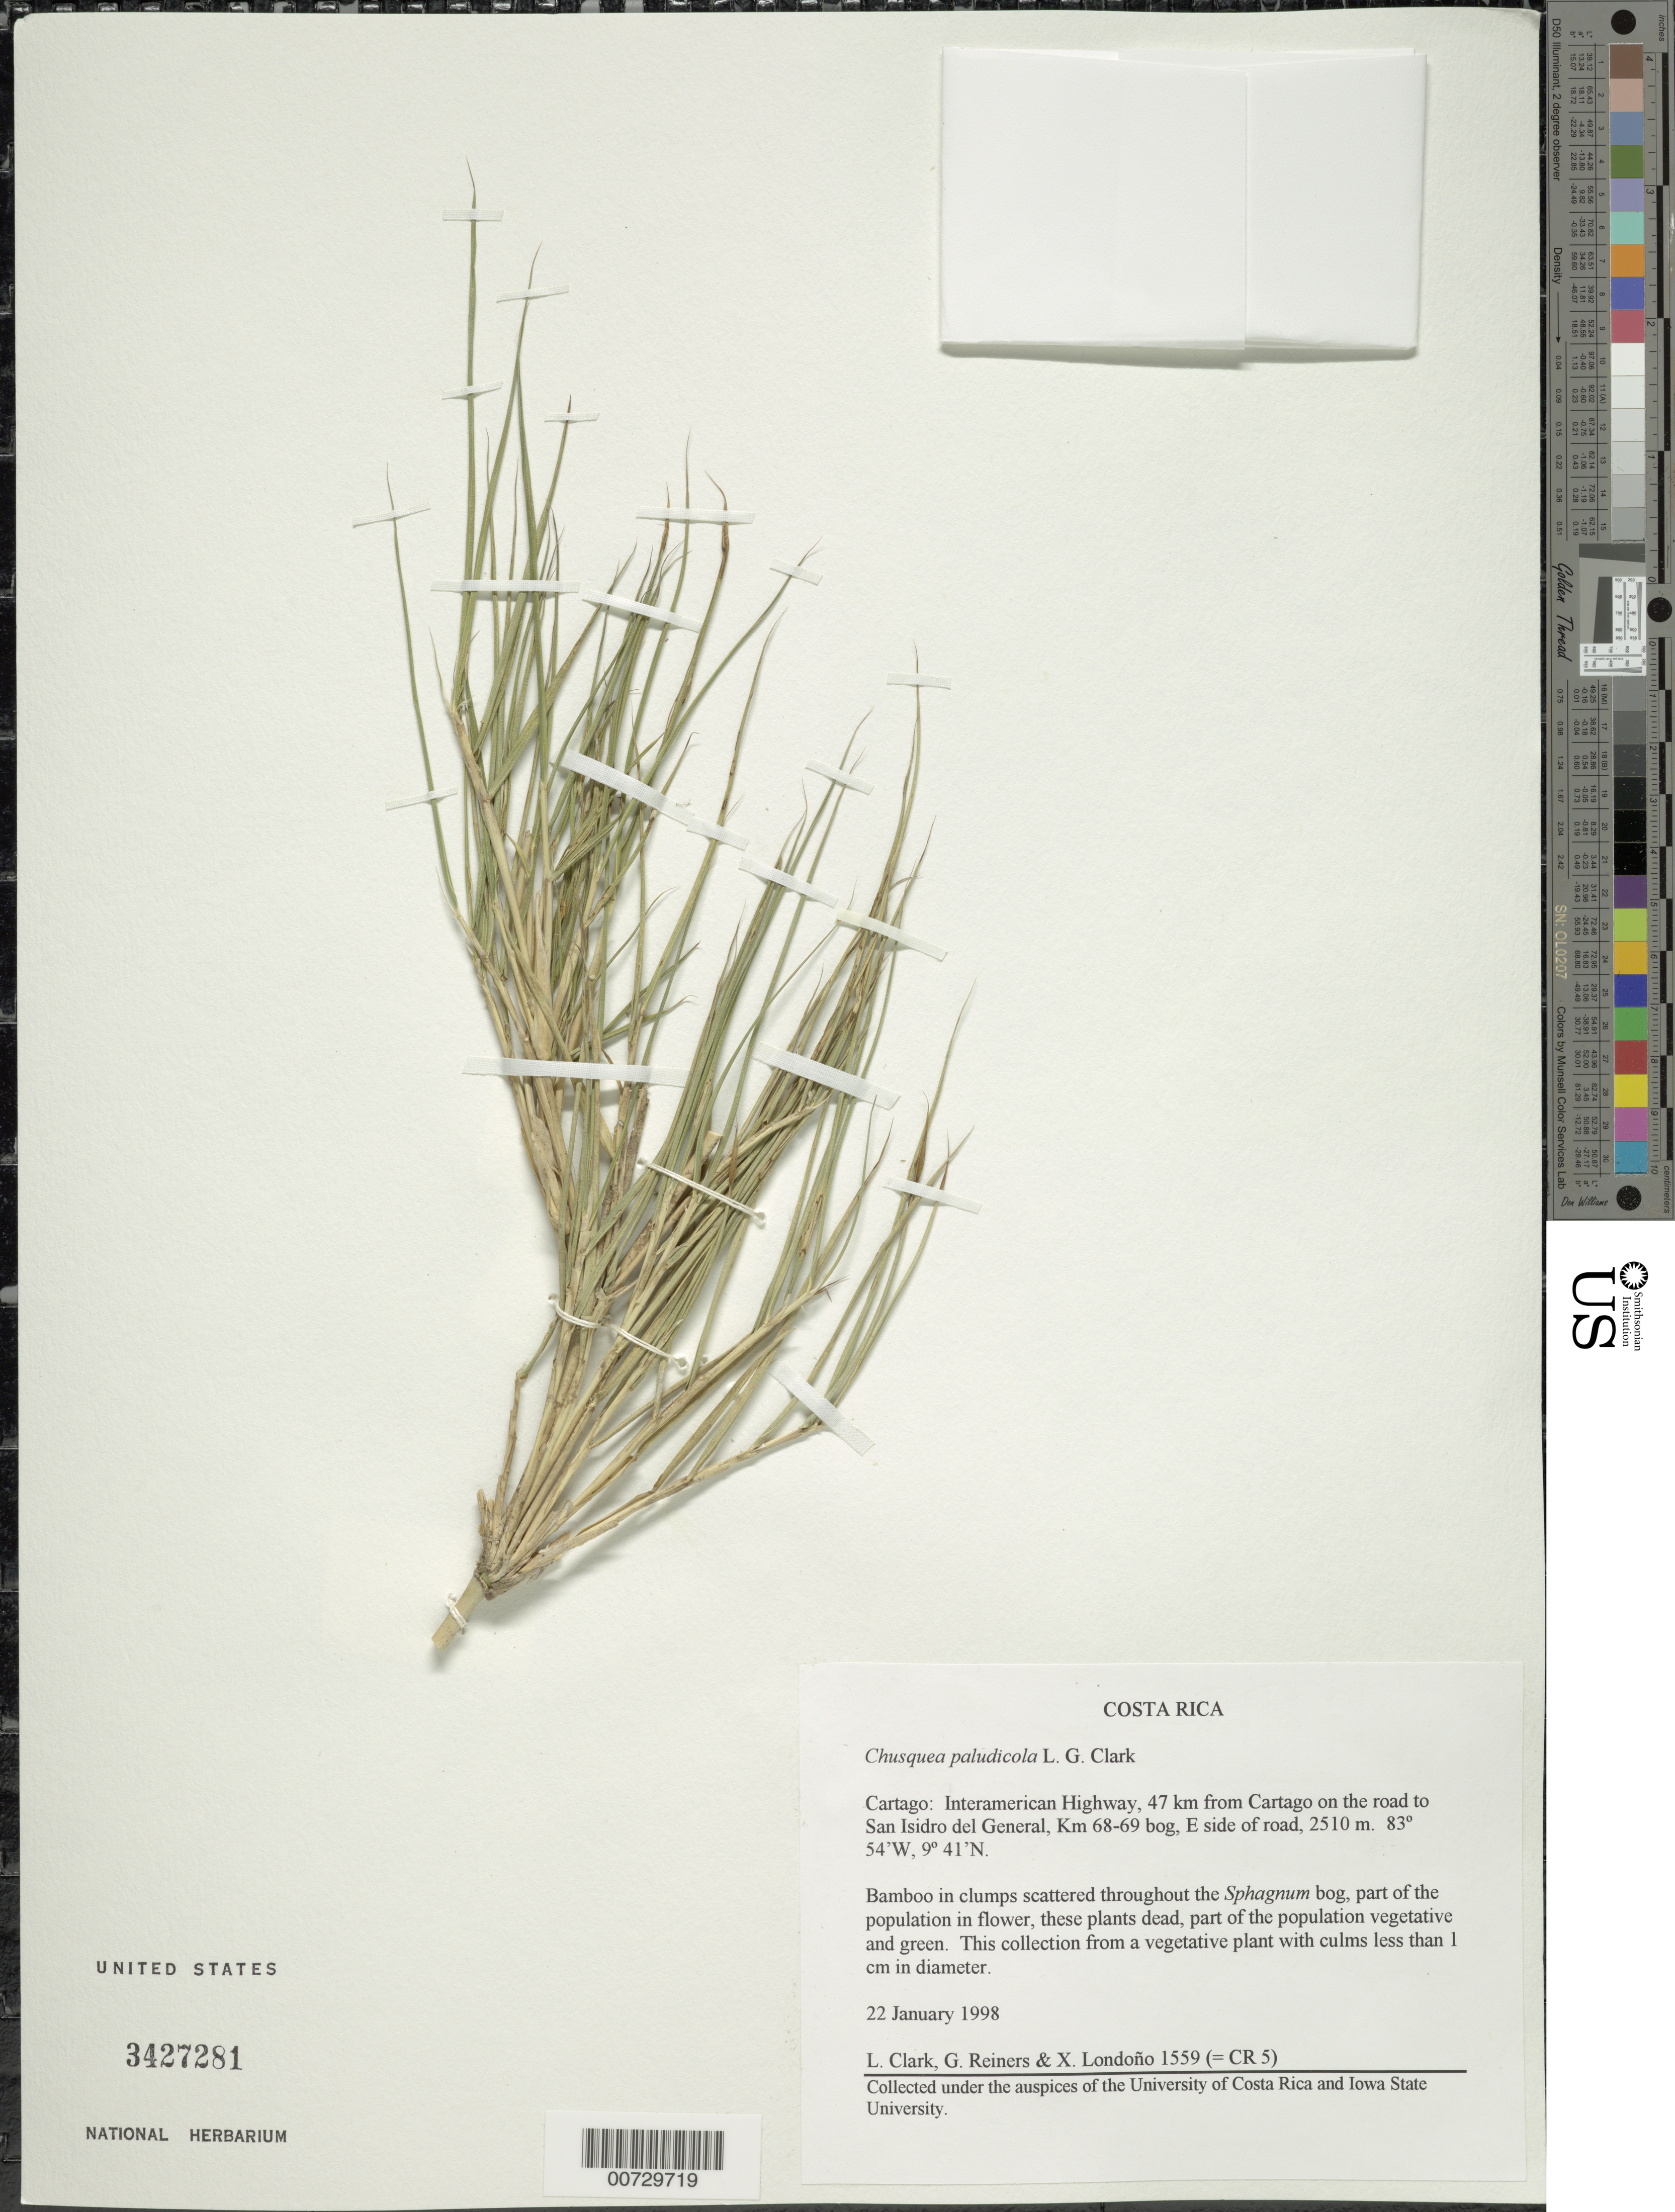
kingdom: Plantae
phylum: Tracheophyta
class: Liliopsida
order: Poales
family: Poaceae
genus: Chusquea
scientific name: Chusquea paludicola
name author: L.G. Clark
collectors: L. G. Clark, G. Reiners & X. Londoño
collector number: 1559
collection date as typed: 22 Jan 1998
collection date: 1998-01-22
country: Costa Rica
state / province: San José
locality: Interamerican Highway, W side of Highway in bog.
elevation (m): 2600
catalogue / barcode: US 3427281